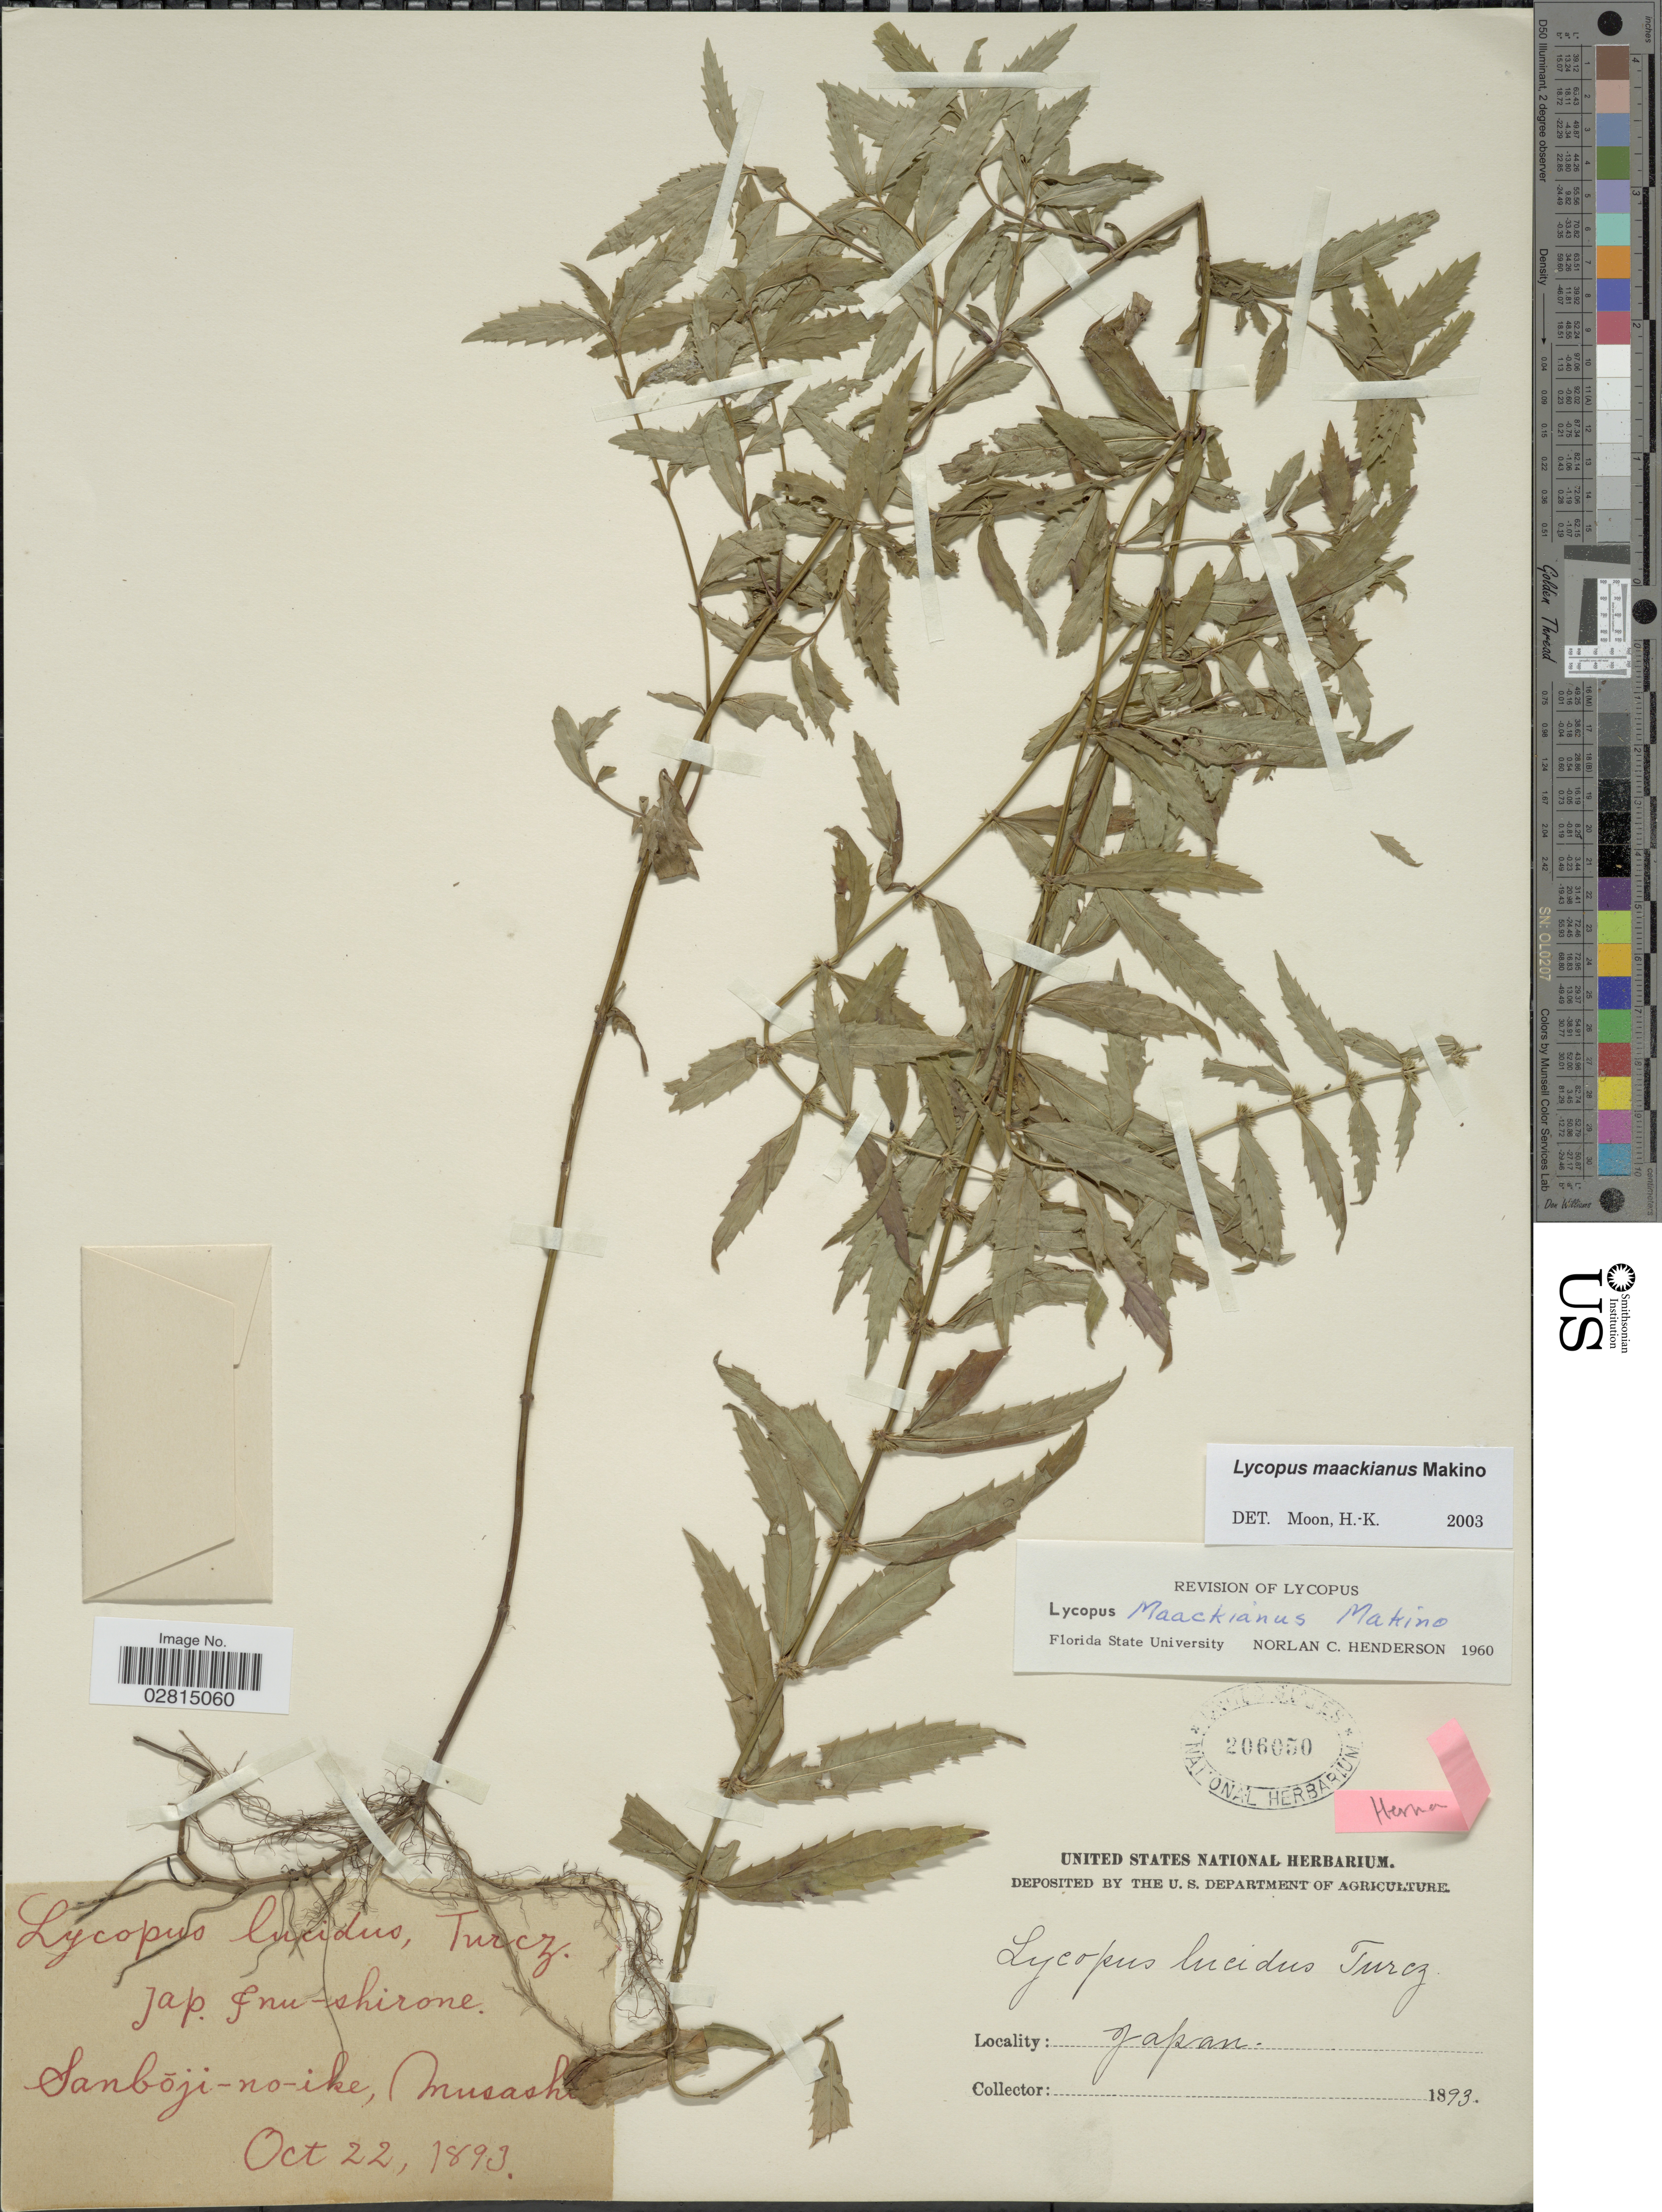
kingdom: Plantae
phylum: Tracheophyta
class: Magnoliopsida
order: Lamiales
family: Lamiaceae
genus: Lycopus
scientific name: Lycopus maackianus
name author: Makino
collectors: ex herb. United States National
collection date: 1893-10-22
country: Japan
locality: Sanbóji-no-ike, Musashi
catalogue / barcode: US 206050